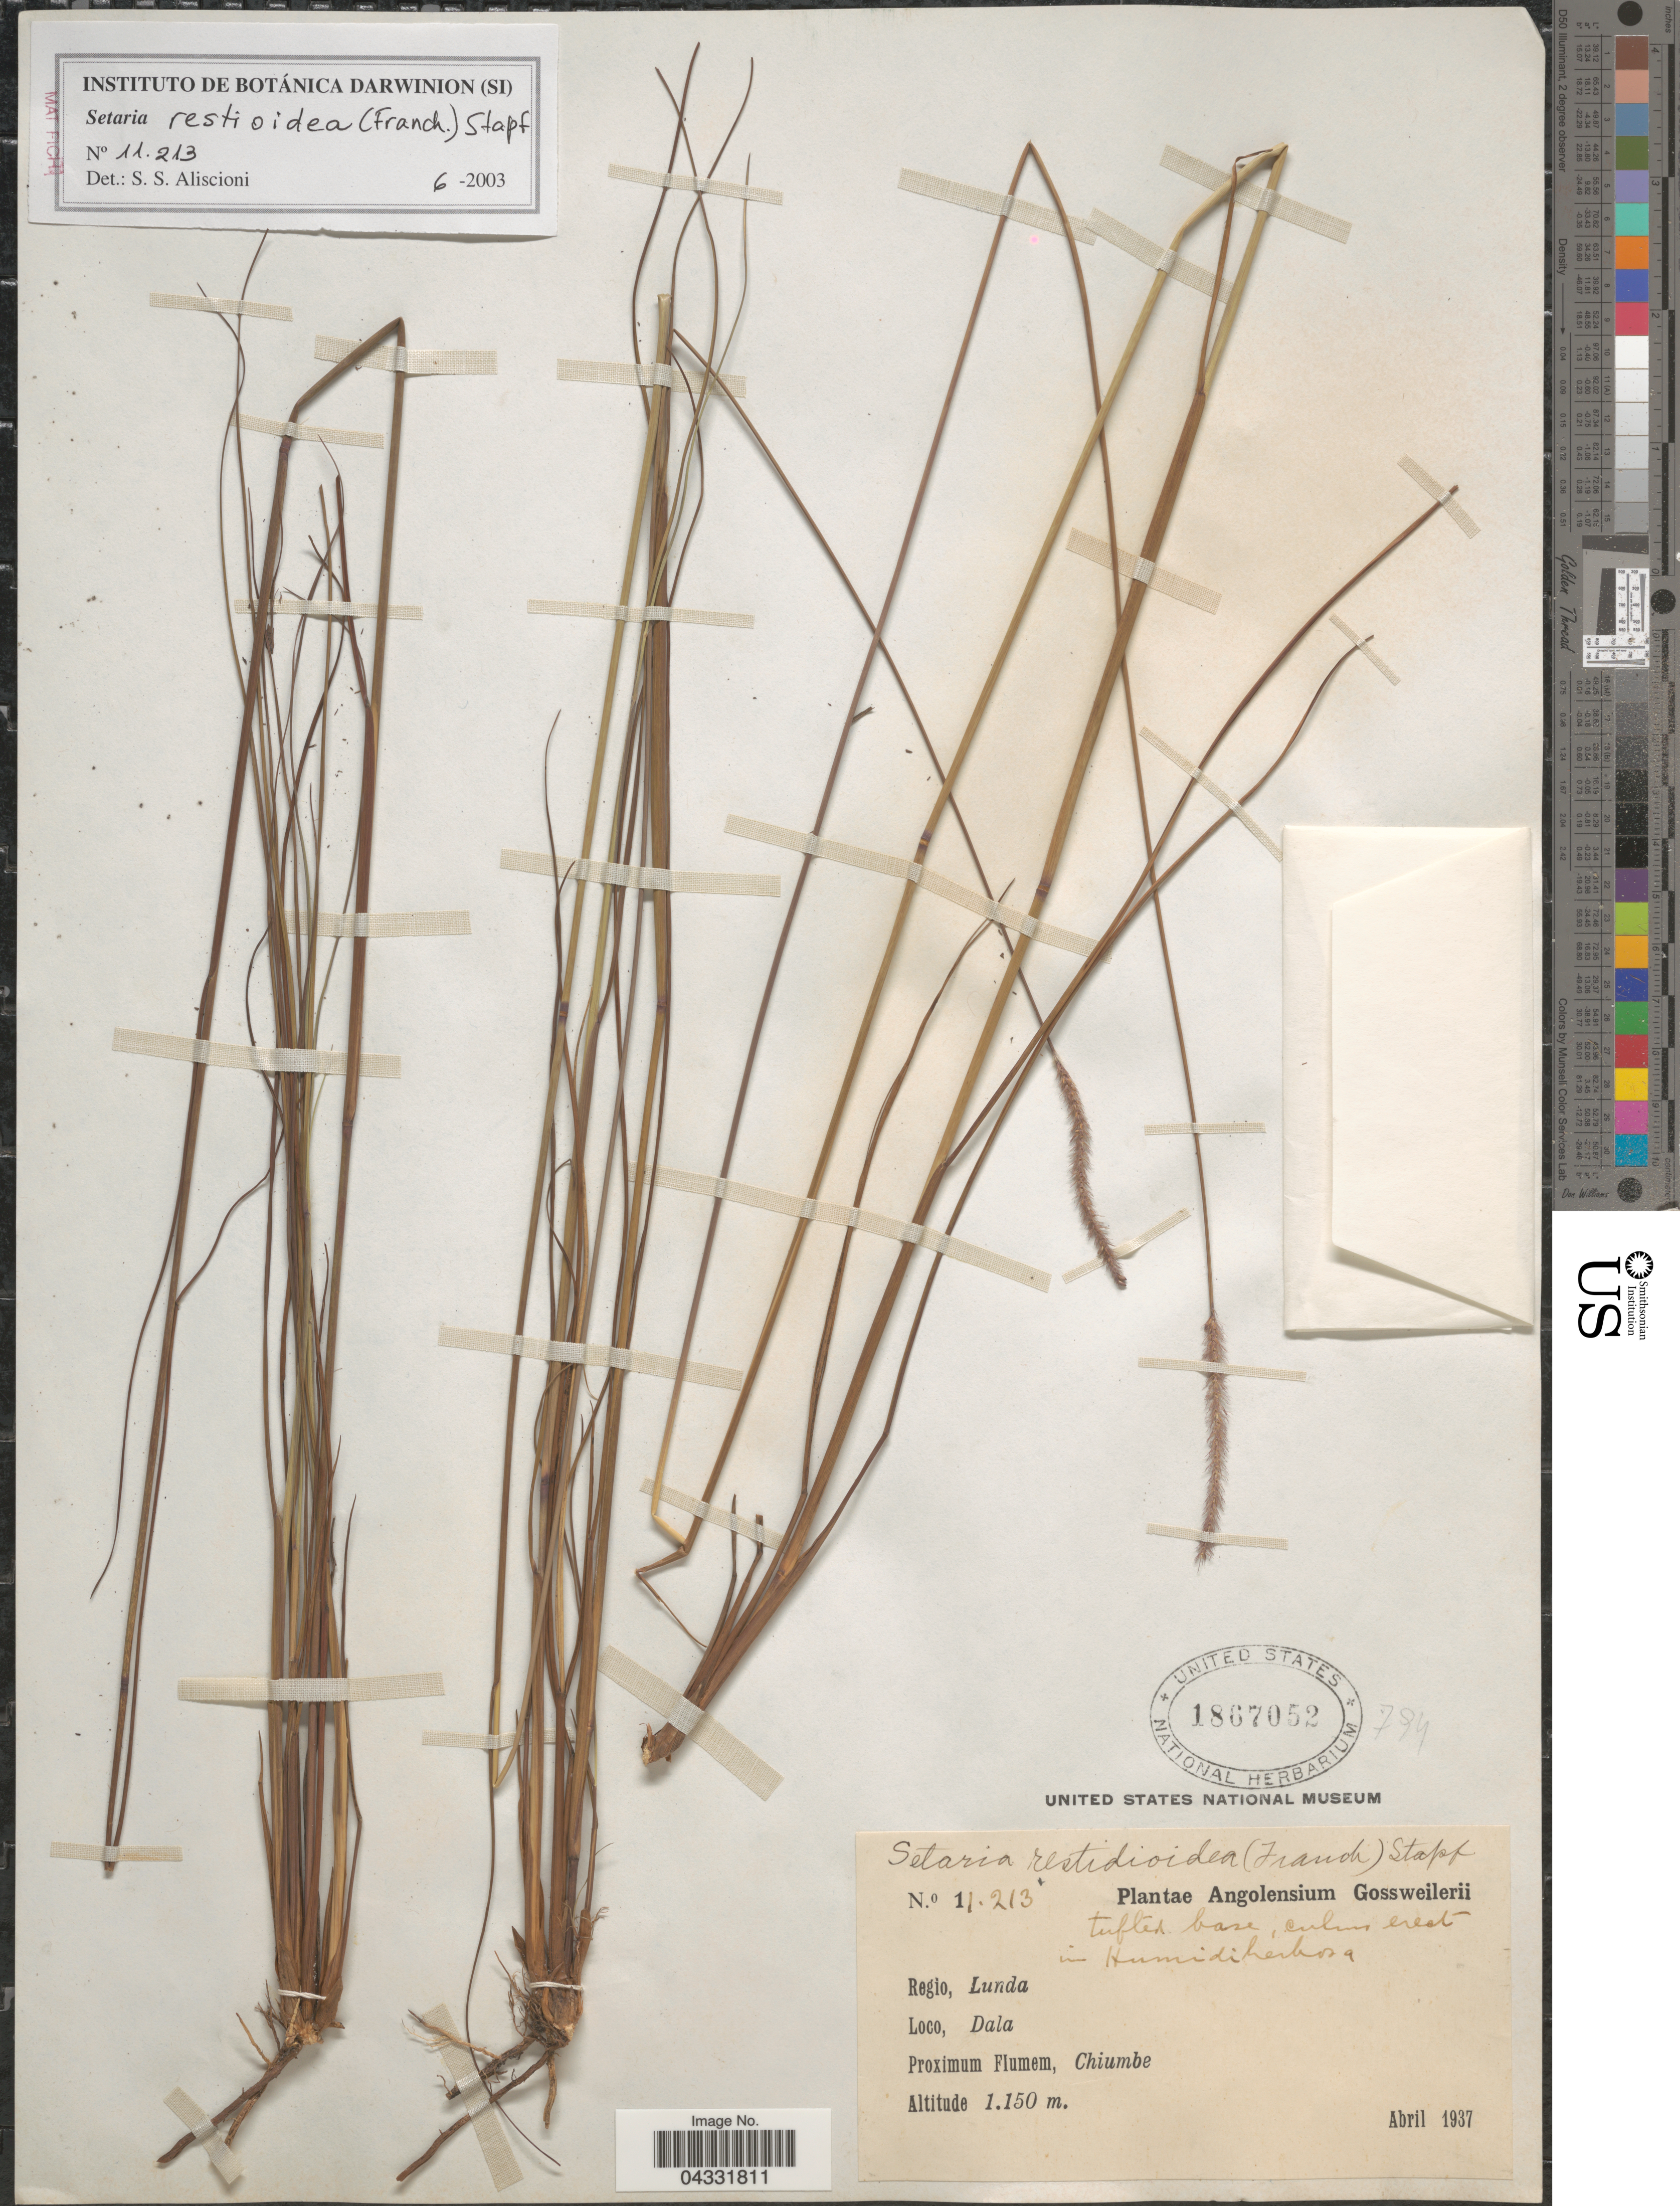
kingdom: Plantae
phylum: Tracheophyta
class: Liliopsida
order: Poales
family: Poaceae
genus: Setaria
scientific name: Setaria restioidea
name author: (Franch.) Stapf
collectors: -. Gossweiler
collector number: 11213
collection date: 1937-04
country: Angola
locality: Angolensium. Regio, Lunda. Dala. Proximum Flumen, Chiumbe.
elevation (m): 1150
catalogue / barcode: US 1867052